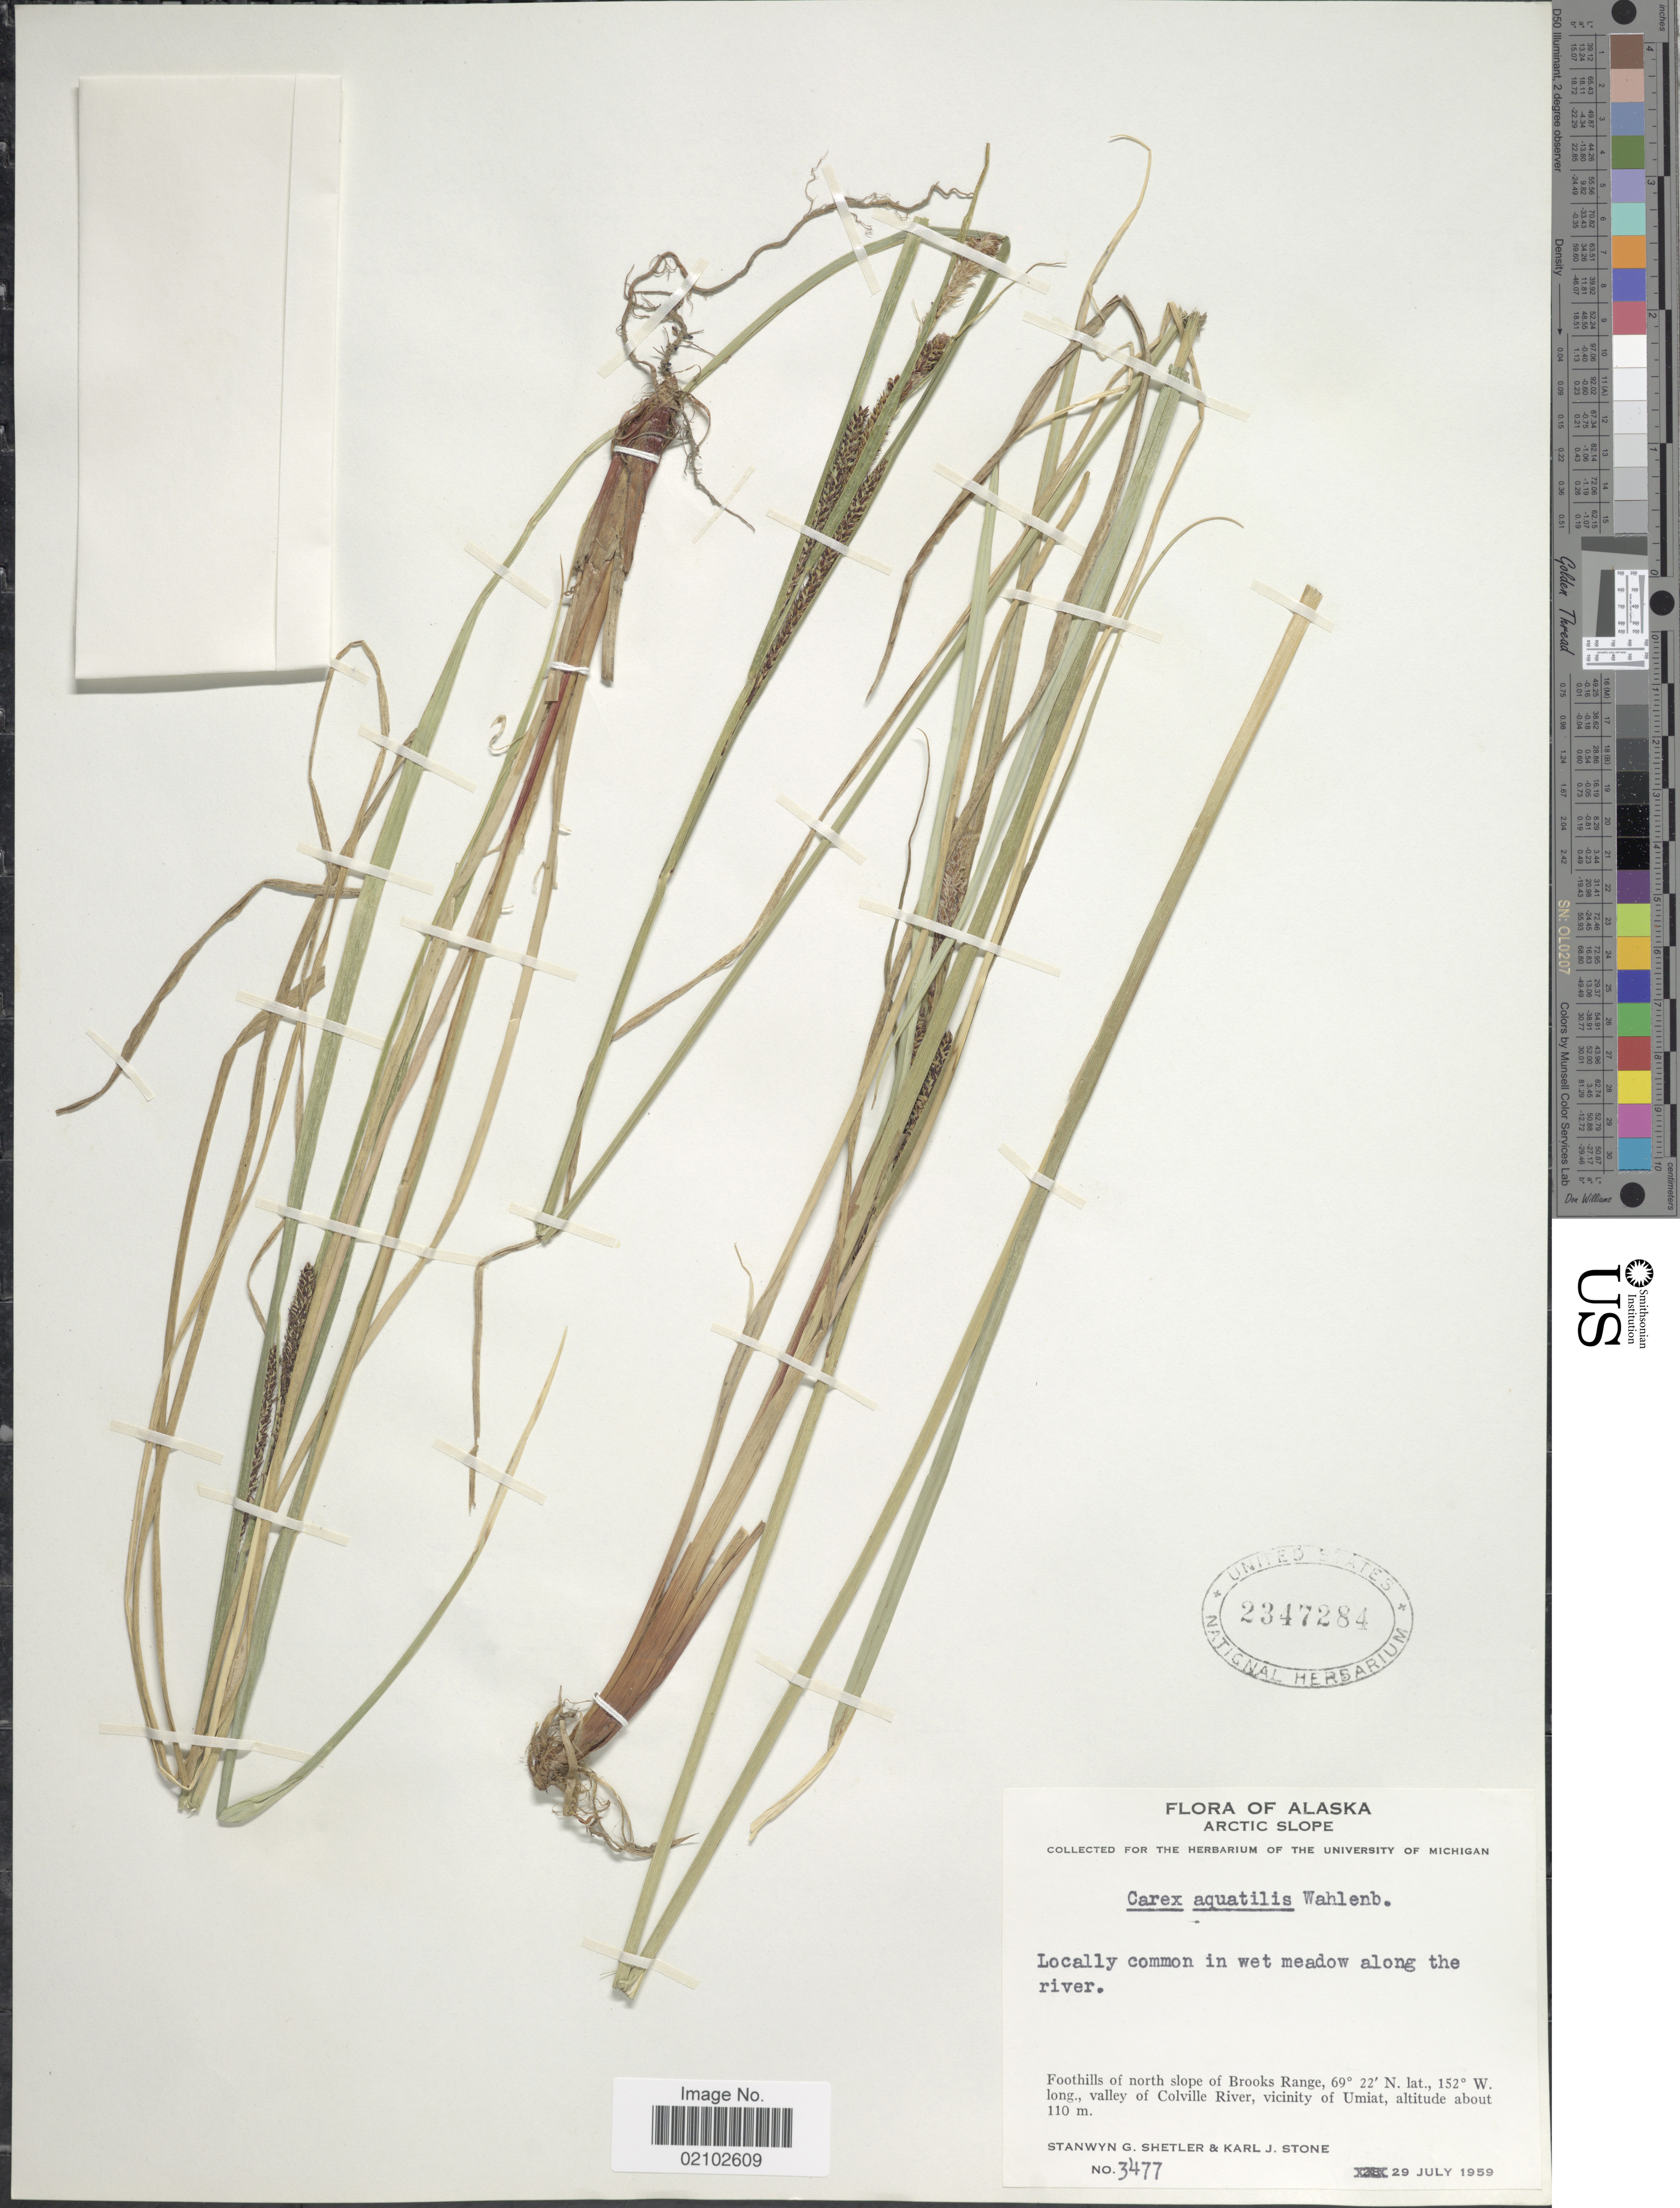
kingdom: Plantae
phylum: Tracheophyta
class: Liliopsida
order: Poales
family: Cyperaceae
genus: Carex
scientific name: Carex aquatilis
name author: Wahlenb.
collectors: S. Shetler & K. J. Stone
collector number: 3477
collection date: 1959-07-29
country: United States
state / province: Alaska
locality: Arctic Slope, Locally common in wet meadow along the river, Foothills of north slope of Brooks Range., valley of Volville River, vicinity of Umiat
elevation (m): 110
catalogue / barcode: US 2347284